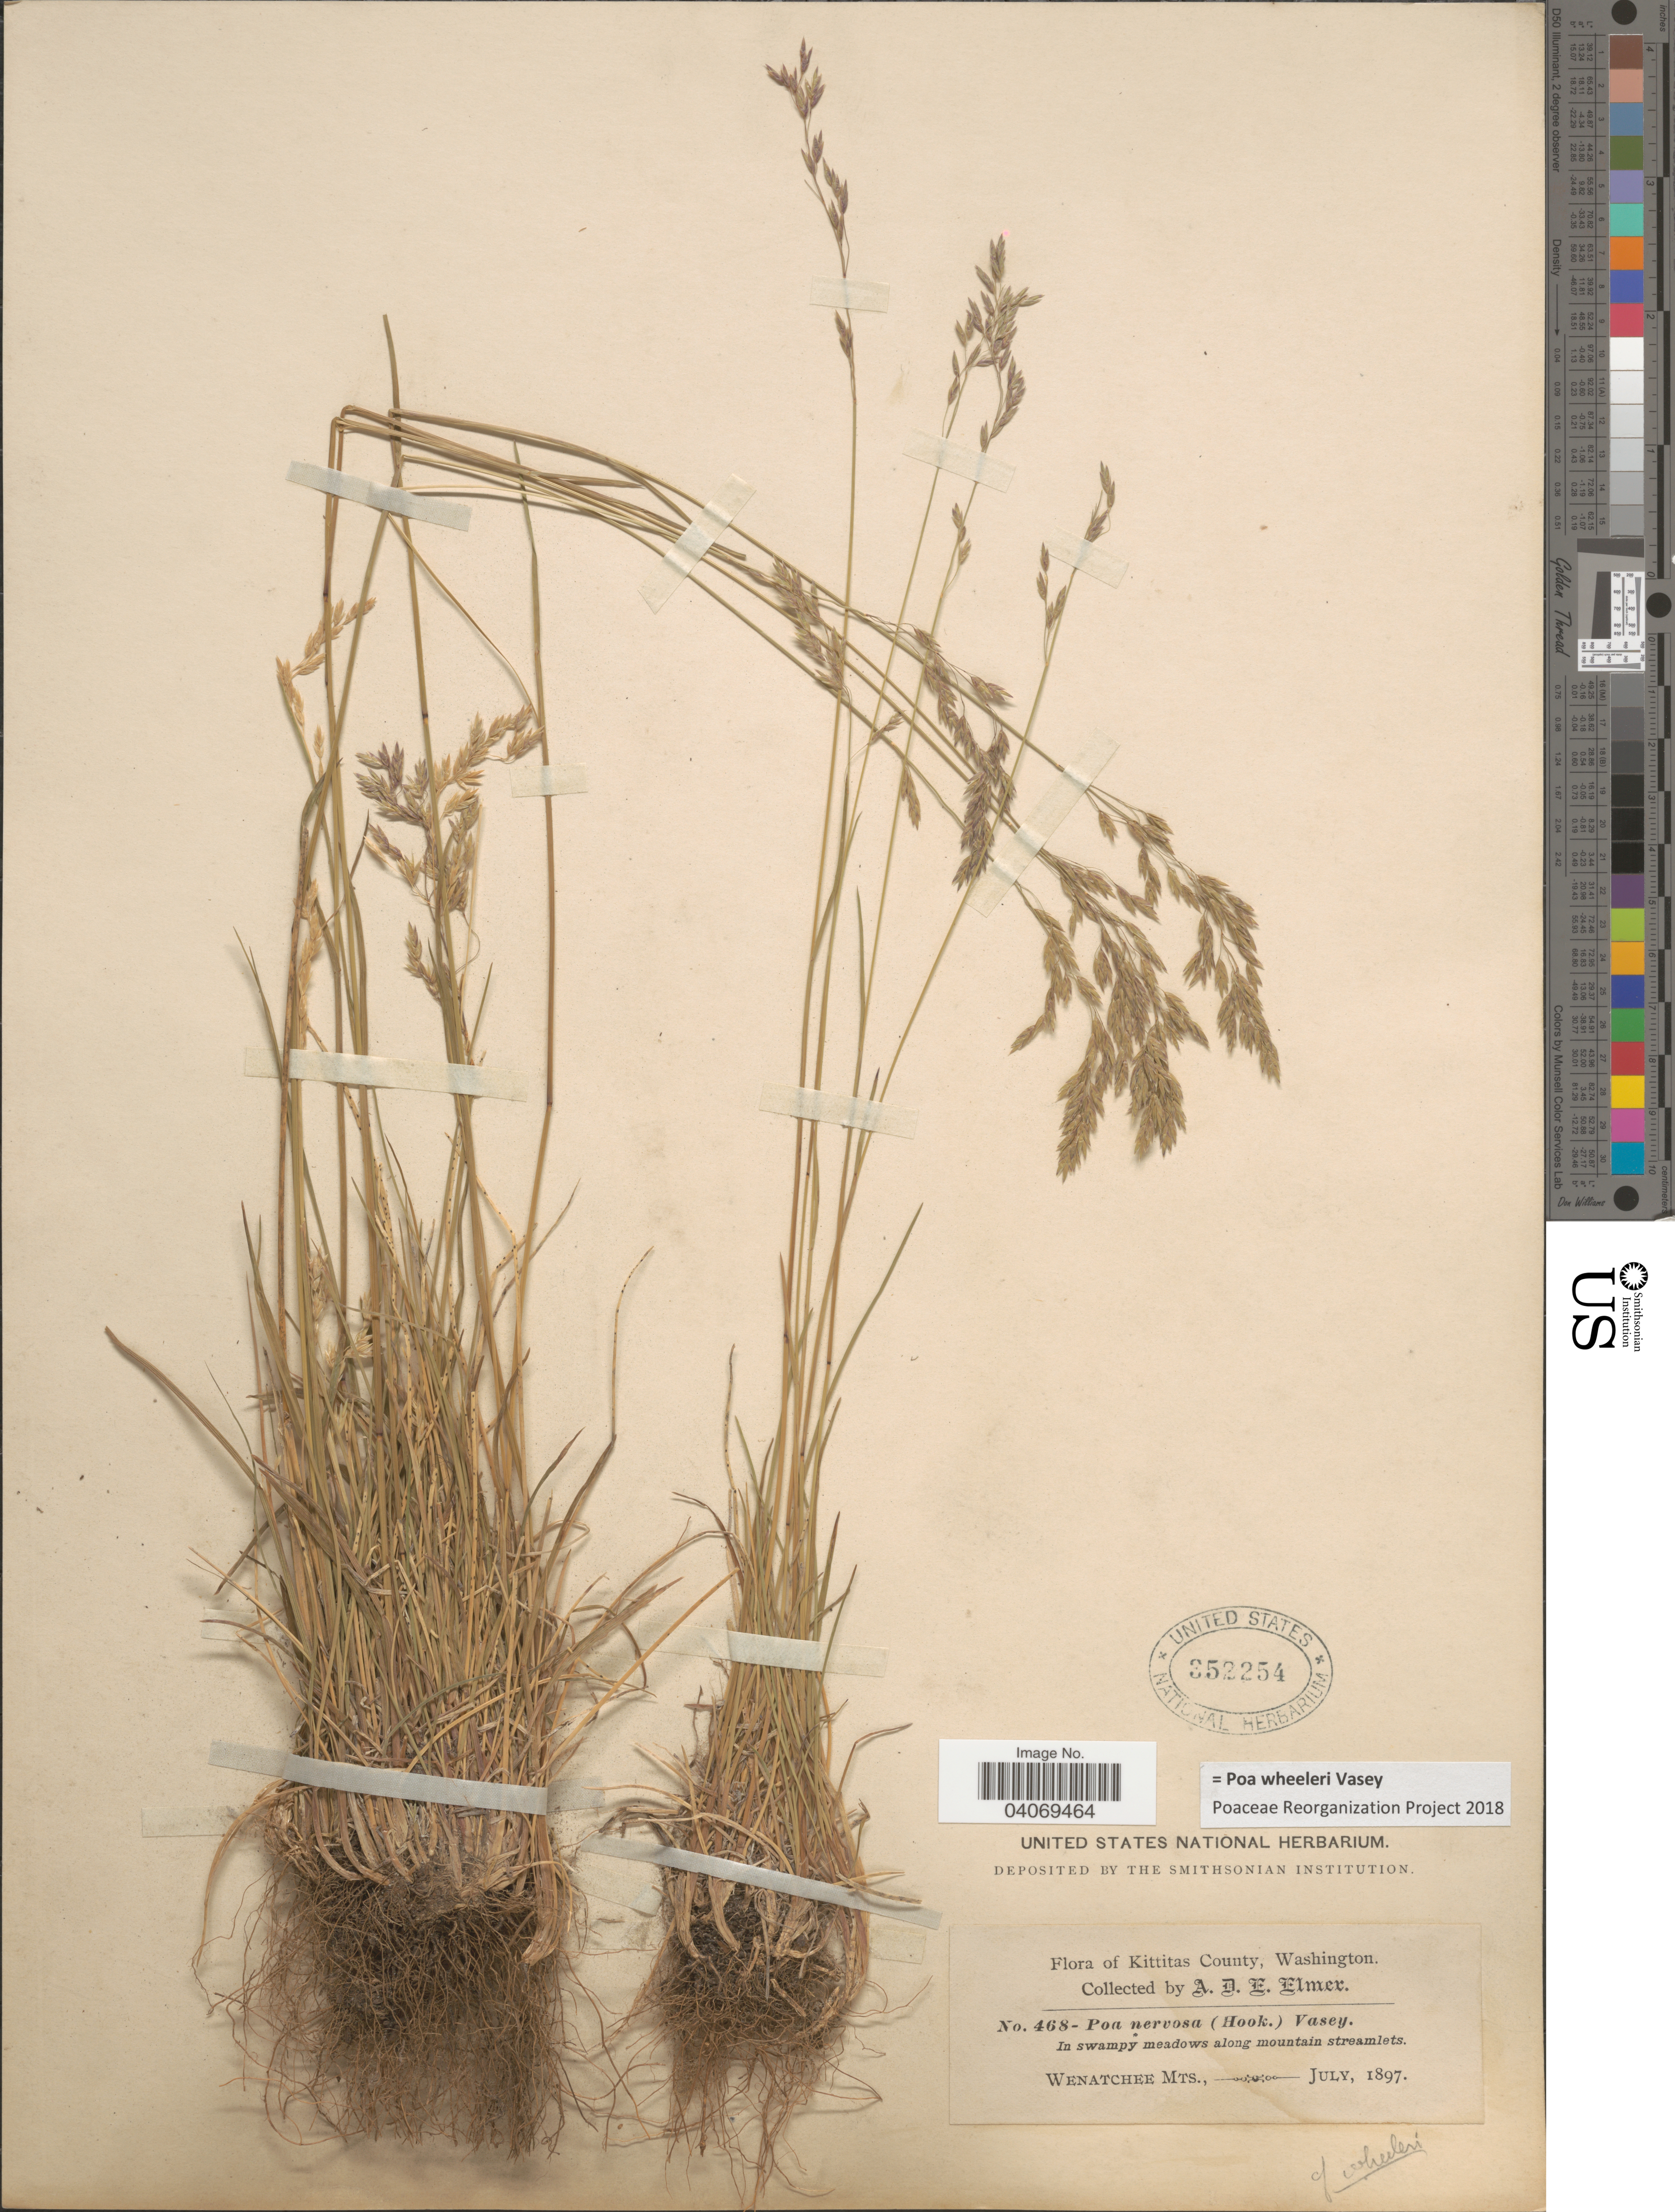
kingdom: Plantae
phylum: Tracheophyta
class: Liliopsida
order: Poales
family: Poaceae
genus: Poa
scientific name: Poa wheeleri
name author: Vasey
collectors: A. D. E. Elmer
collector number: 468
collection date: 1897-07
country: United States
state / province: Washington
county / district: Kittitas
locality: Kittitas County. In swampy meadows along mountain streamlets. Wenatchee Mts.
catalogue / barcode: US 352254